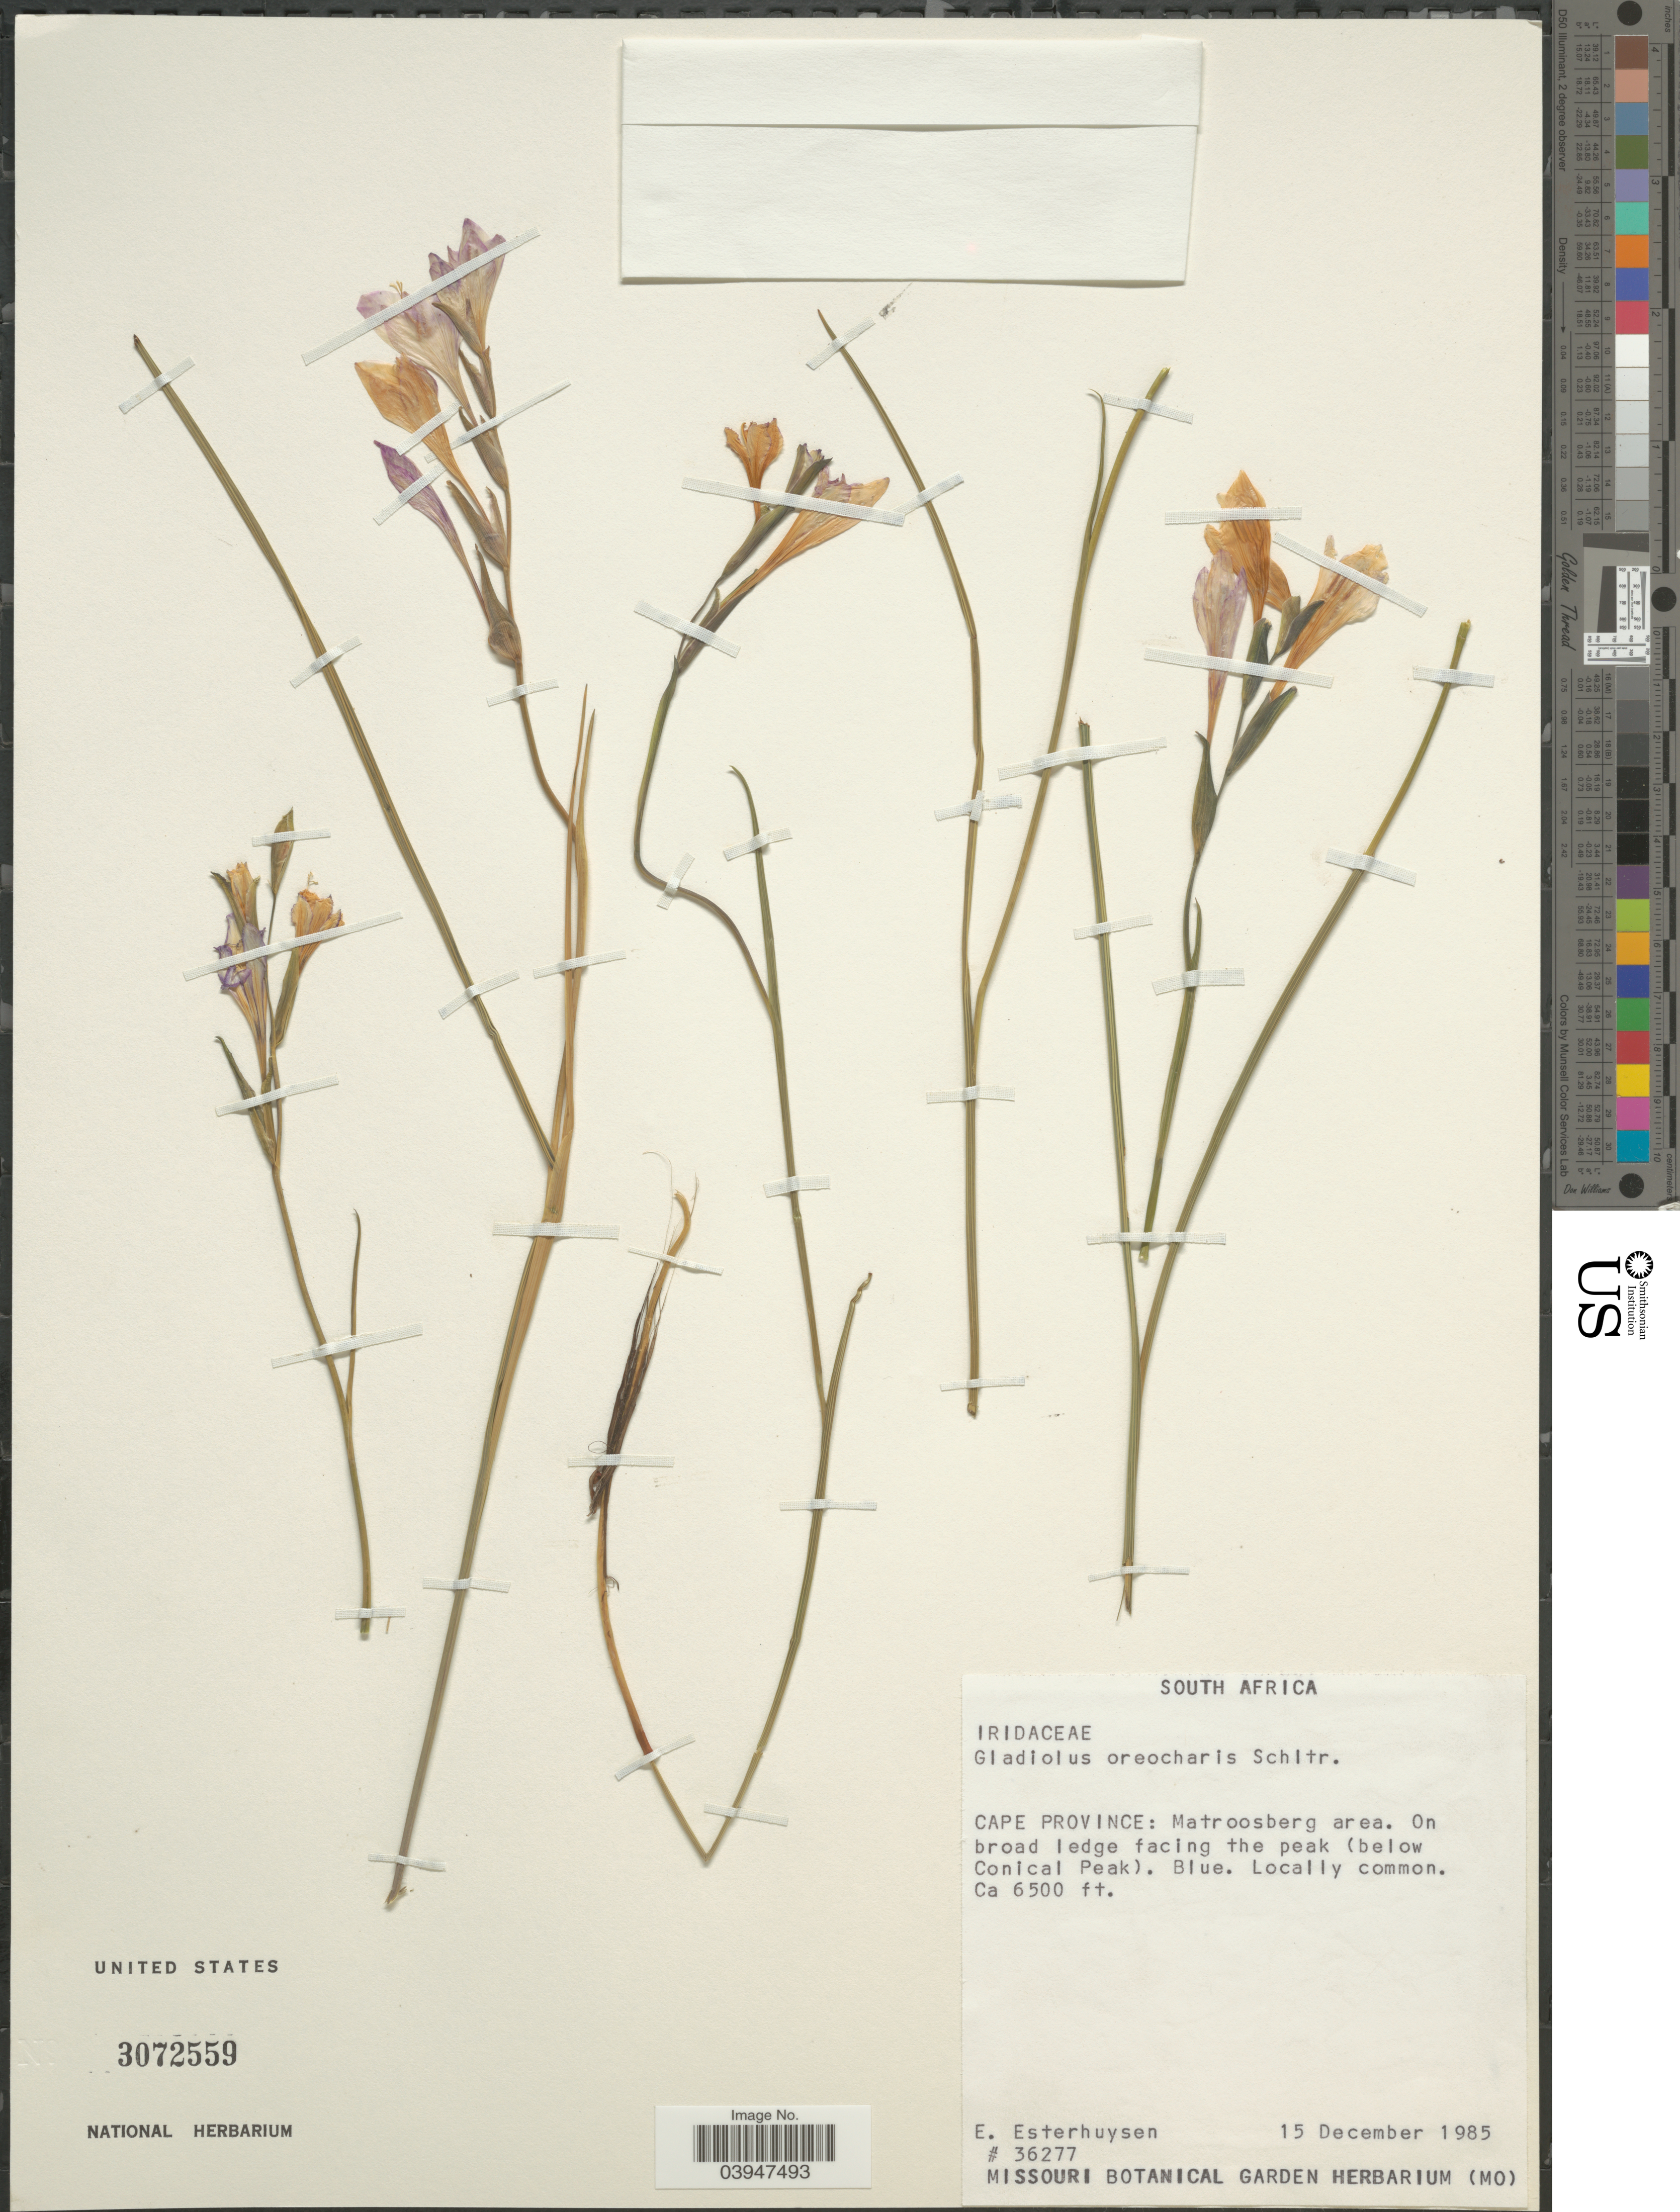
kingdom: Plantae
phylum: Tracheophyta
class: Liliopsida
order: Asparagales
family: Iridaceae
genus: Gladiolus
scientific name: Gladiolus oreocharis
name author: Schltr.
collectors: E. E. Esterhuysen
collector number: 36277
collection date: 1985-12-15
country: South Africa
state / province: Western Cape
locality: Matroosberg area. On broad ledge facing the peak (below Conical Peak).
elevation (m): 1981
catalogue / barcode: US 3072559